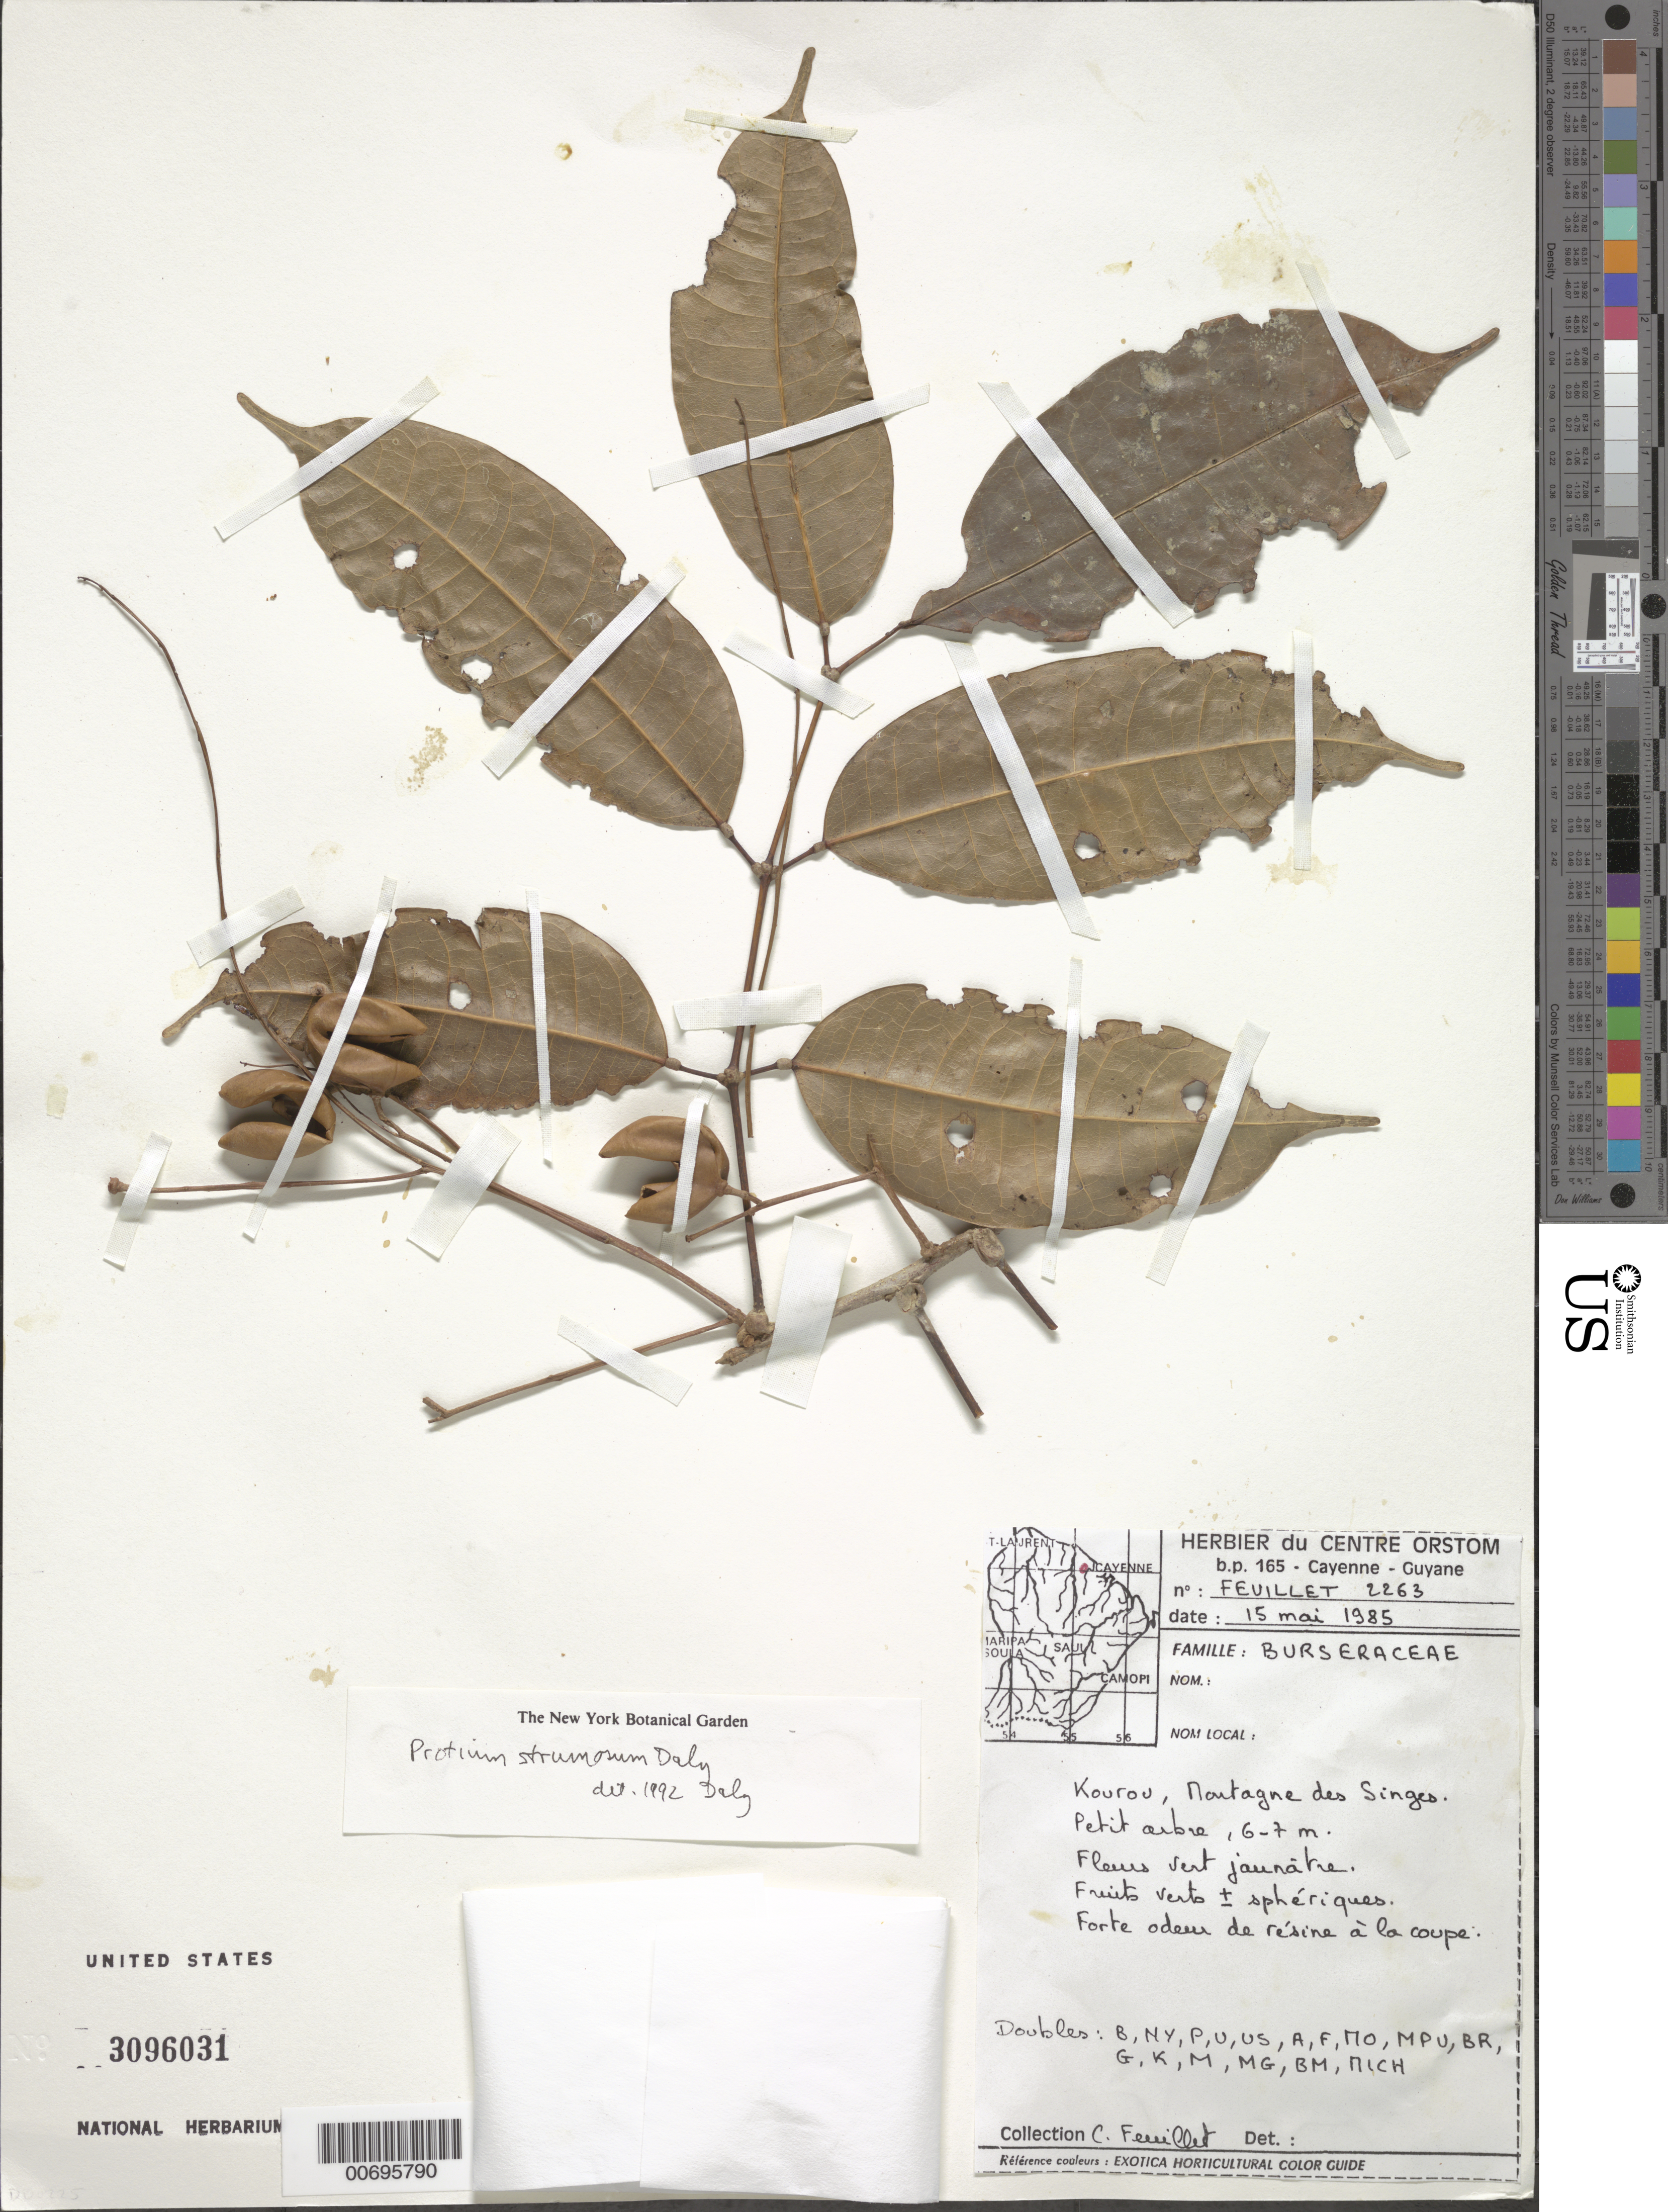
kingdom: Plantae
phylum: Tracheophyta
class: Magnoliopsida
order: Sapindales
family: Burseraceae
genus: Protium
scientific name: Protium strumosum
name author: Daly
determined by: Daly, D. C.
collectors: C. Feuillet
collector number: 2263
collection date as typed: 15-May-85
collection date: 1985-05-15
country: French Guiana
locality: Kourou, Montagne des Singes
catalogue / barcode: US 3096031